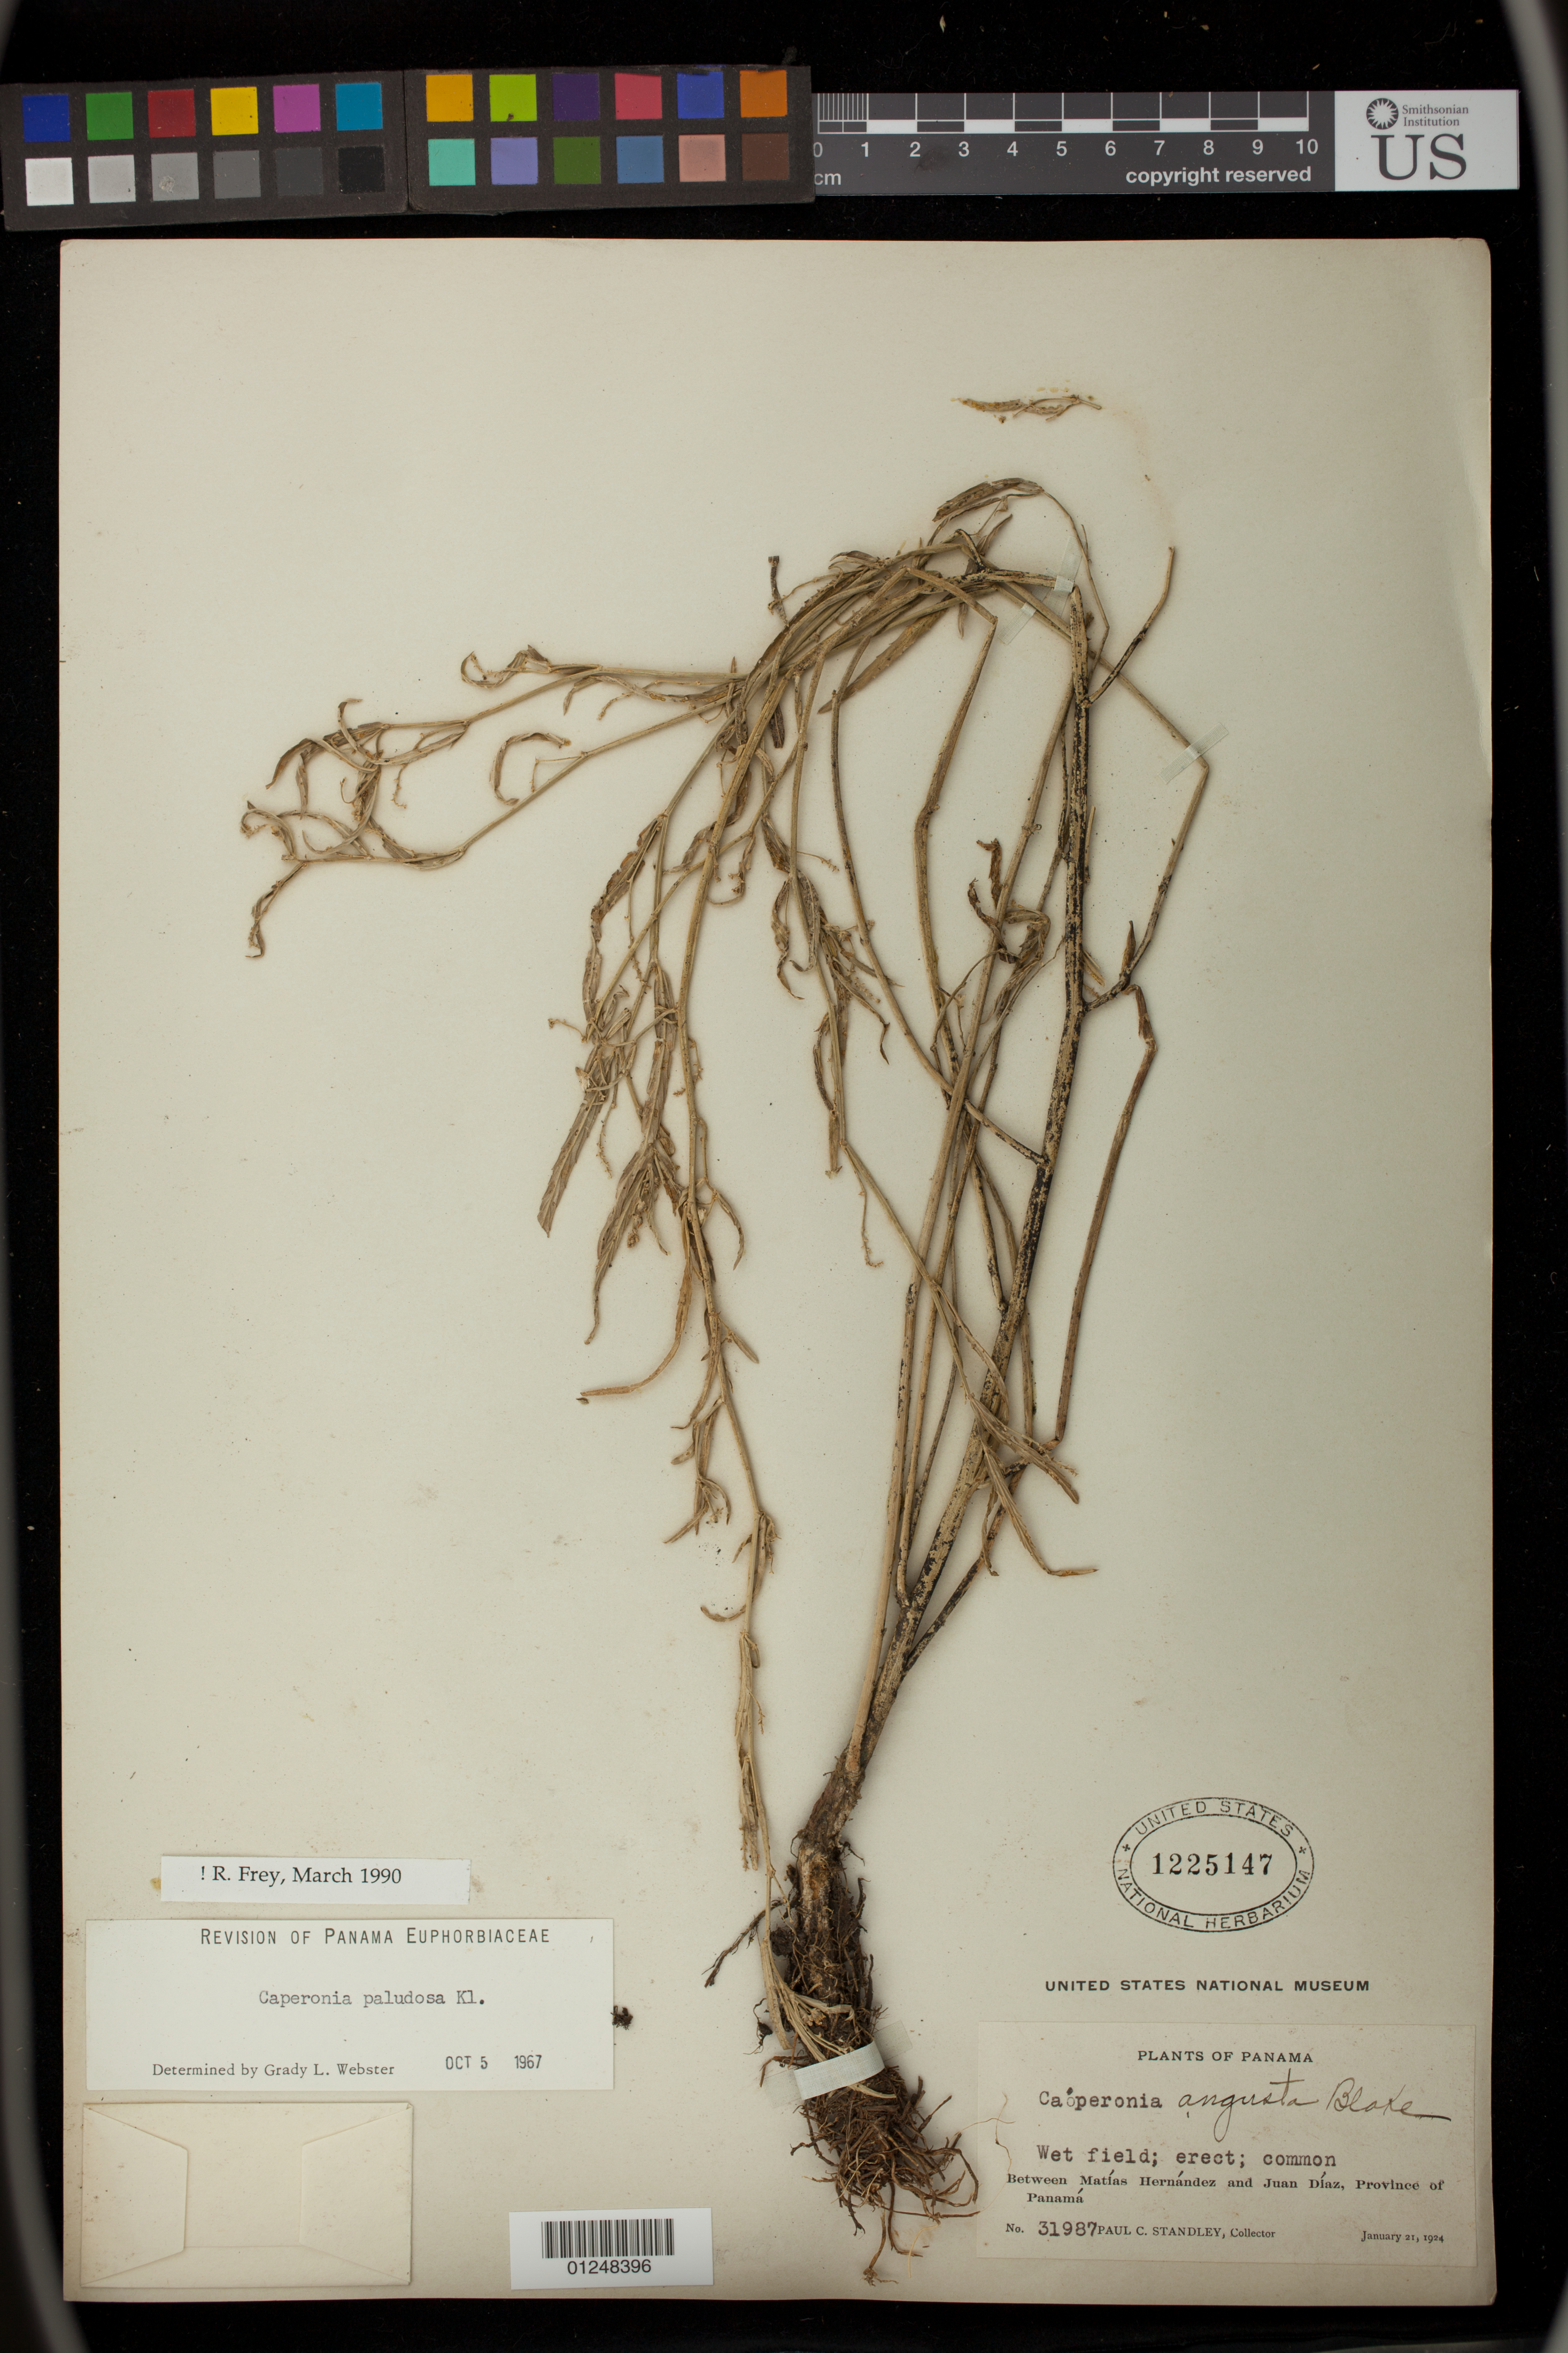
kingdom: Plantae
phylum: Tracheophyta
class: Magnoliopsida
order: Malpighiales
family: Euphorbiaceae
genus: Caperonia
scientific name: Caperonia paludosa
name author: Klotzsch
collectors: P. C. Standley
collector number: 31987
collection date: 1924-01-21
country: Panama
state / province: Panamá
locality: Between Matías Hernández and Juan Díaz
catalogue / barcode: US 1225147